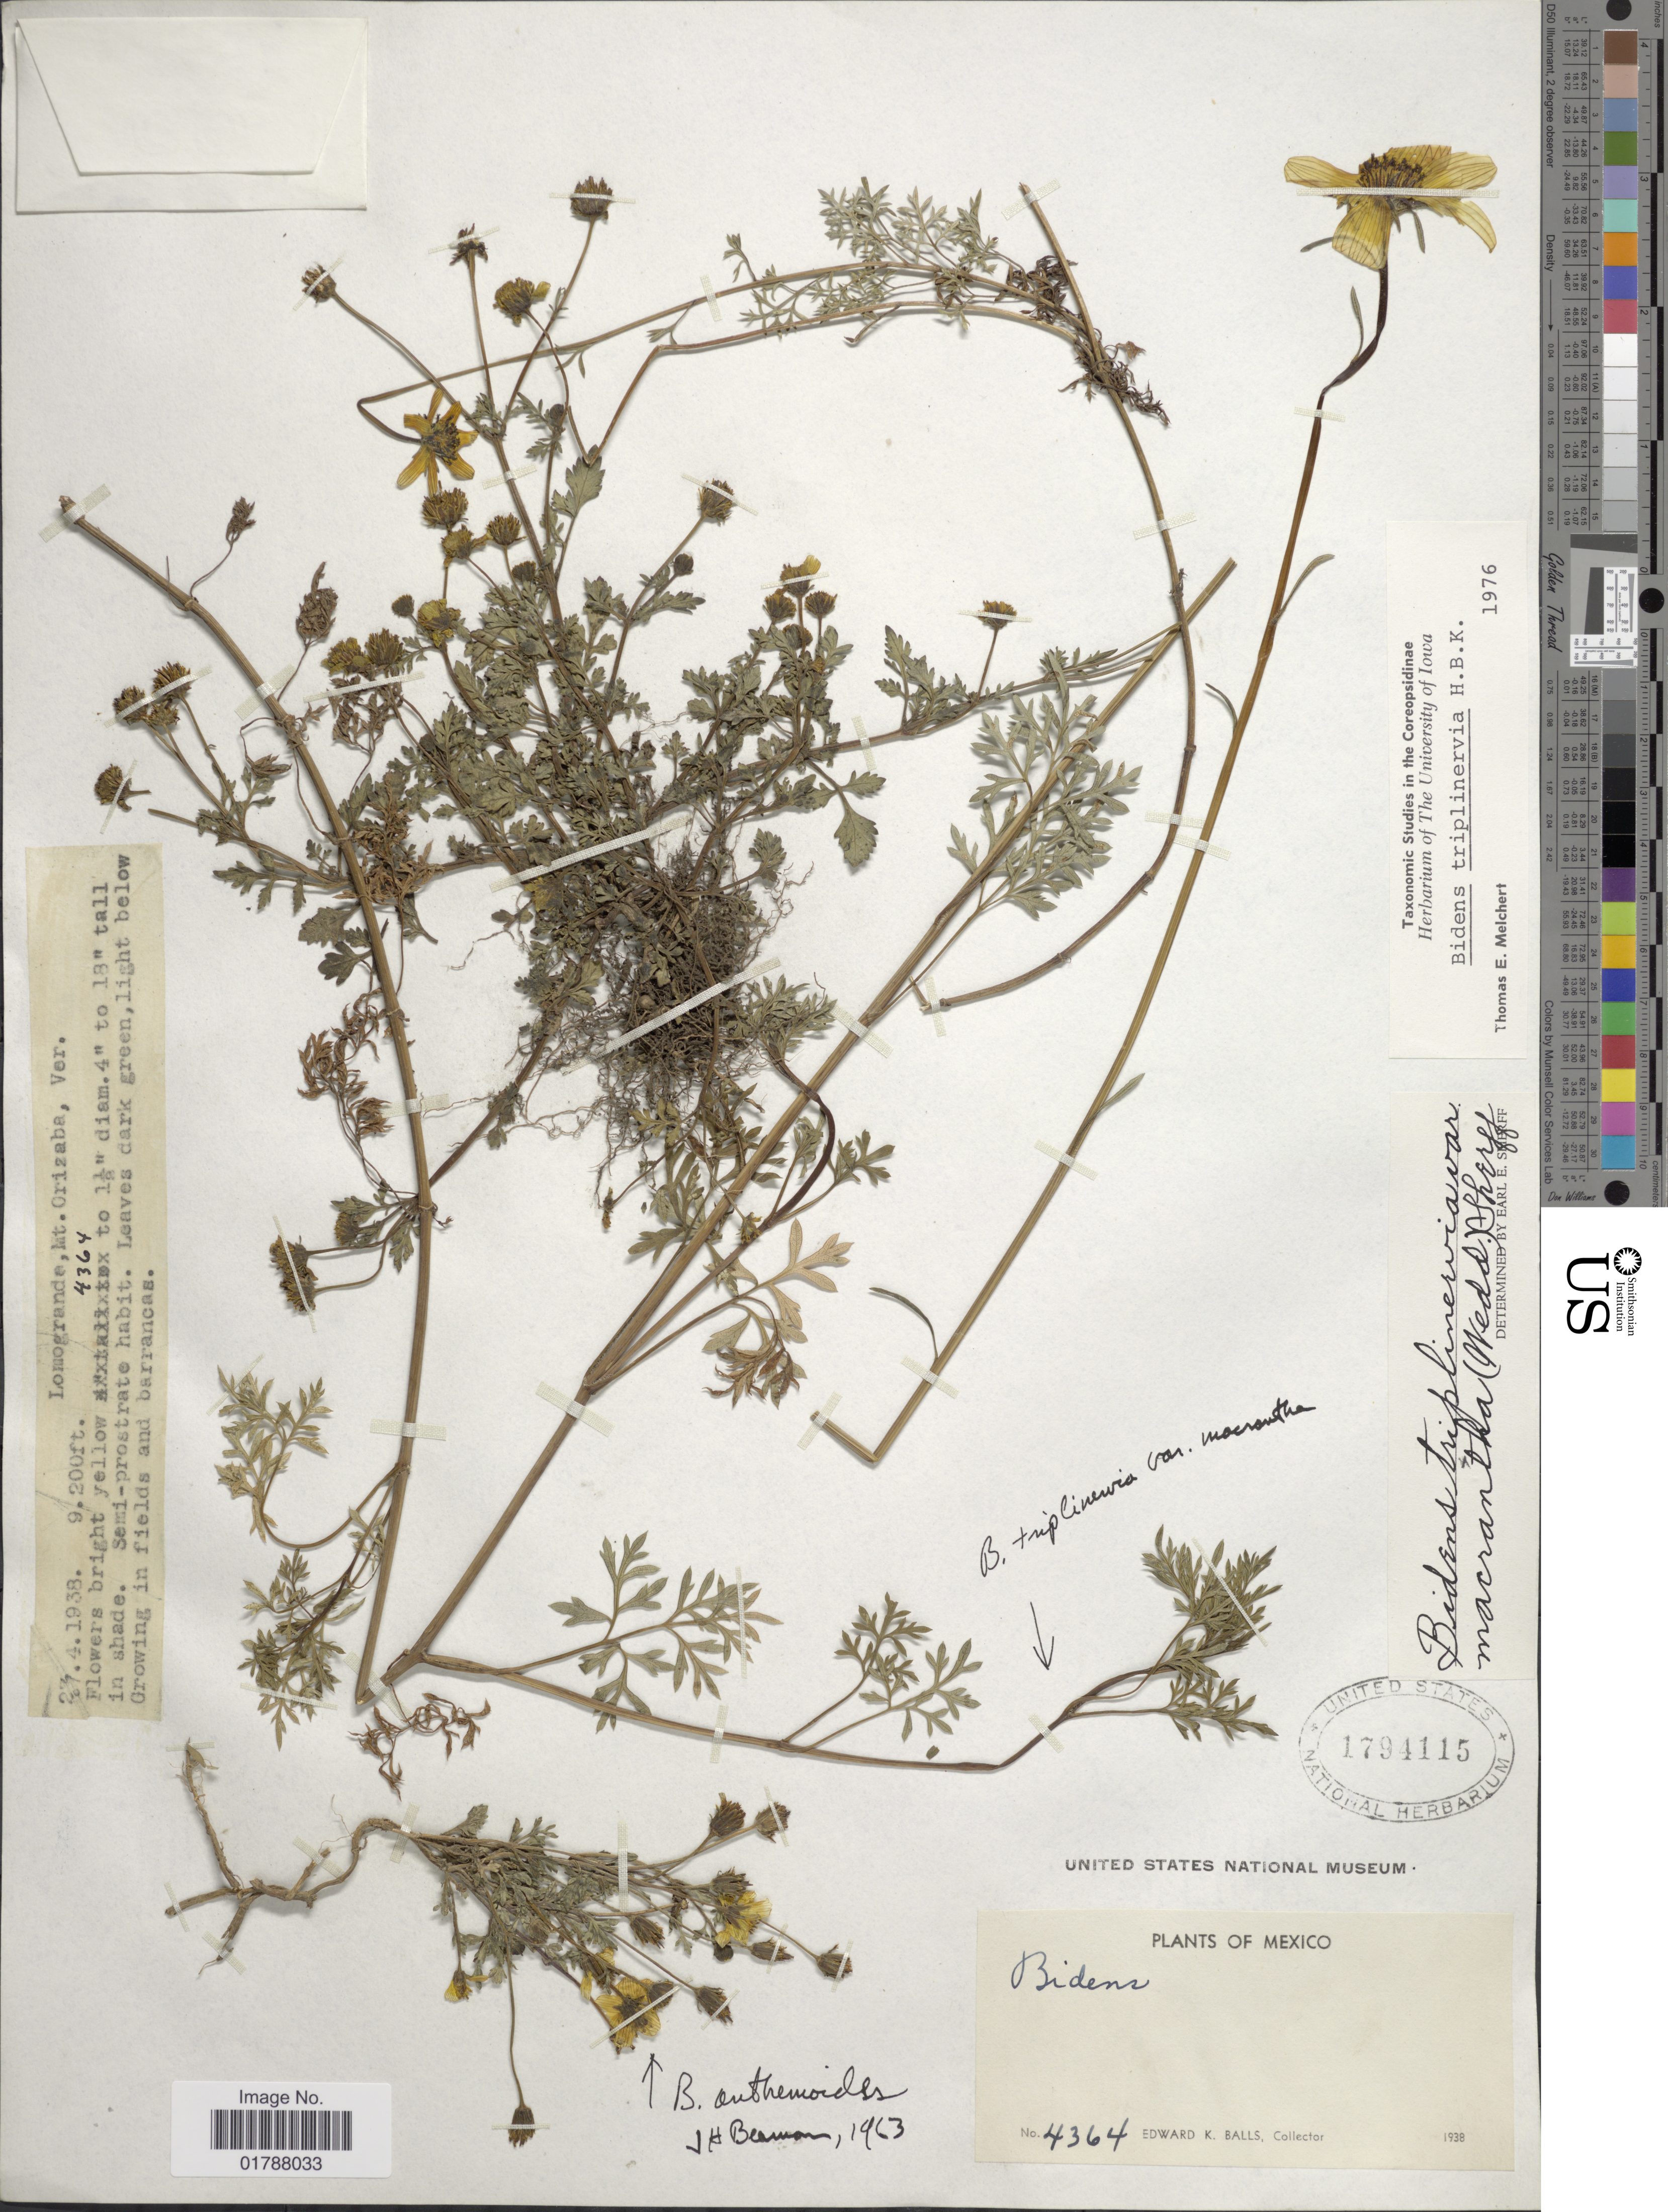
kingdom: Plantae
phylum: Tracheophyta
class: Magnoliopsida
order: Asterales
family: Asteraceae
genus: Bidens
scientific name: Bidens triplinervia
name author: Kunth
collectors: E. K. Balls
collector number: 4364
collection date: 1938-04-27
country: Mexico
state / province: Veracruz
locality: Lomogrande, Mt. Orizaba, Ver.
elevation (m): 2804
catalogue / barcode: US 1794115